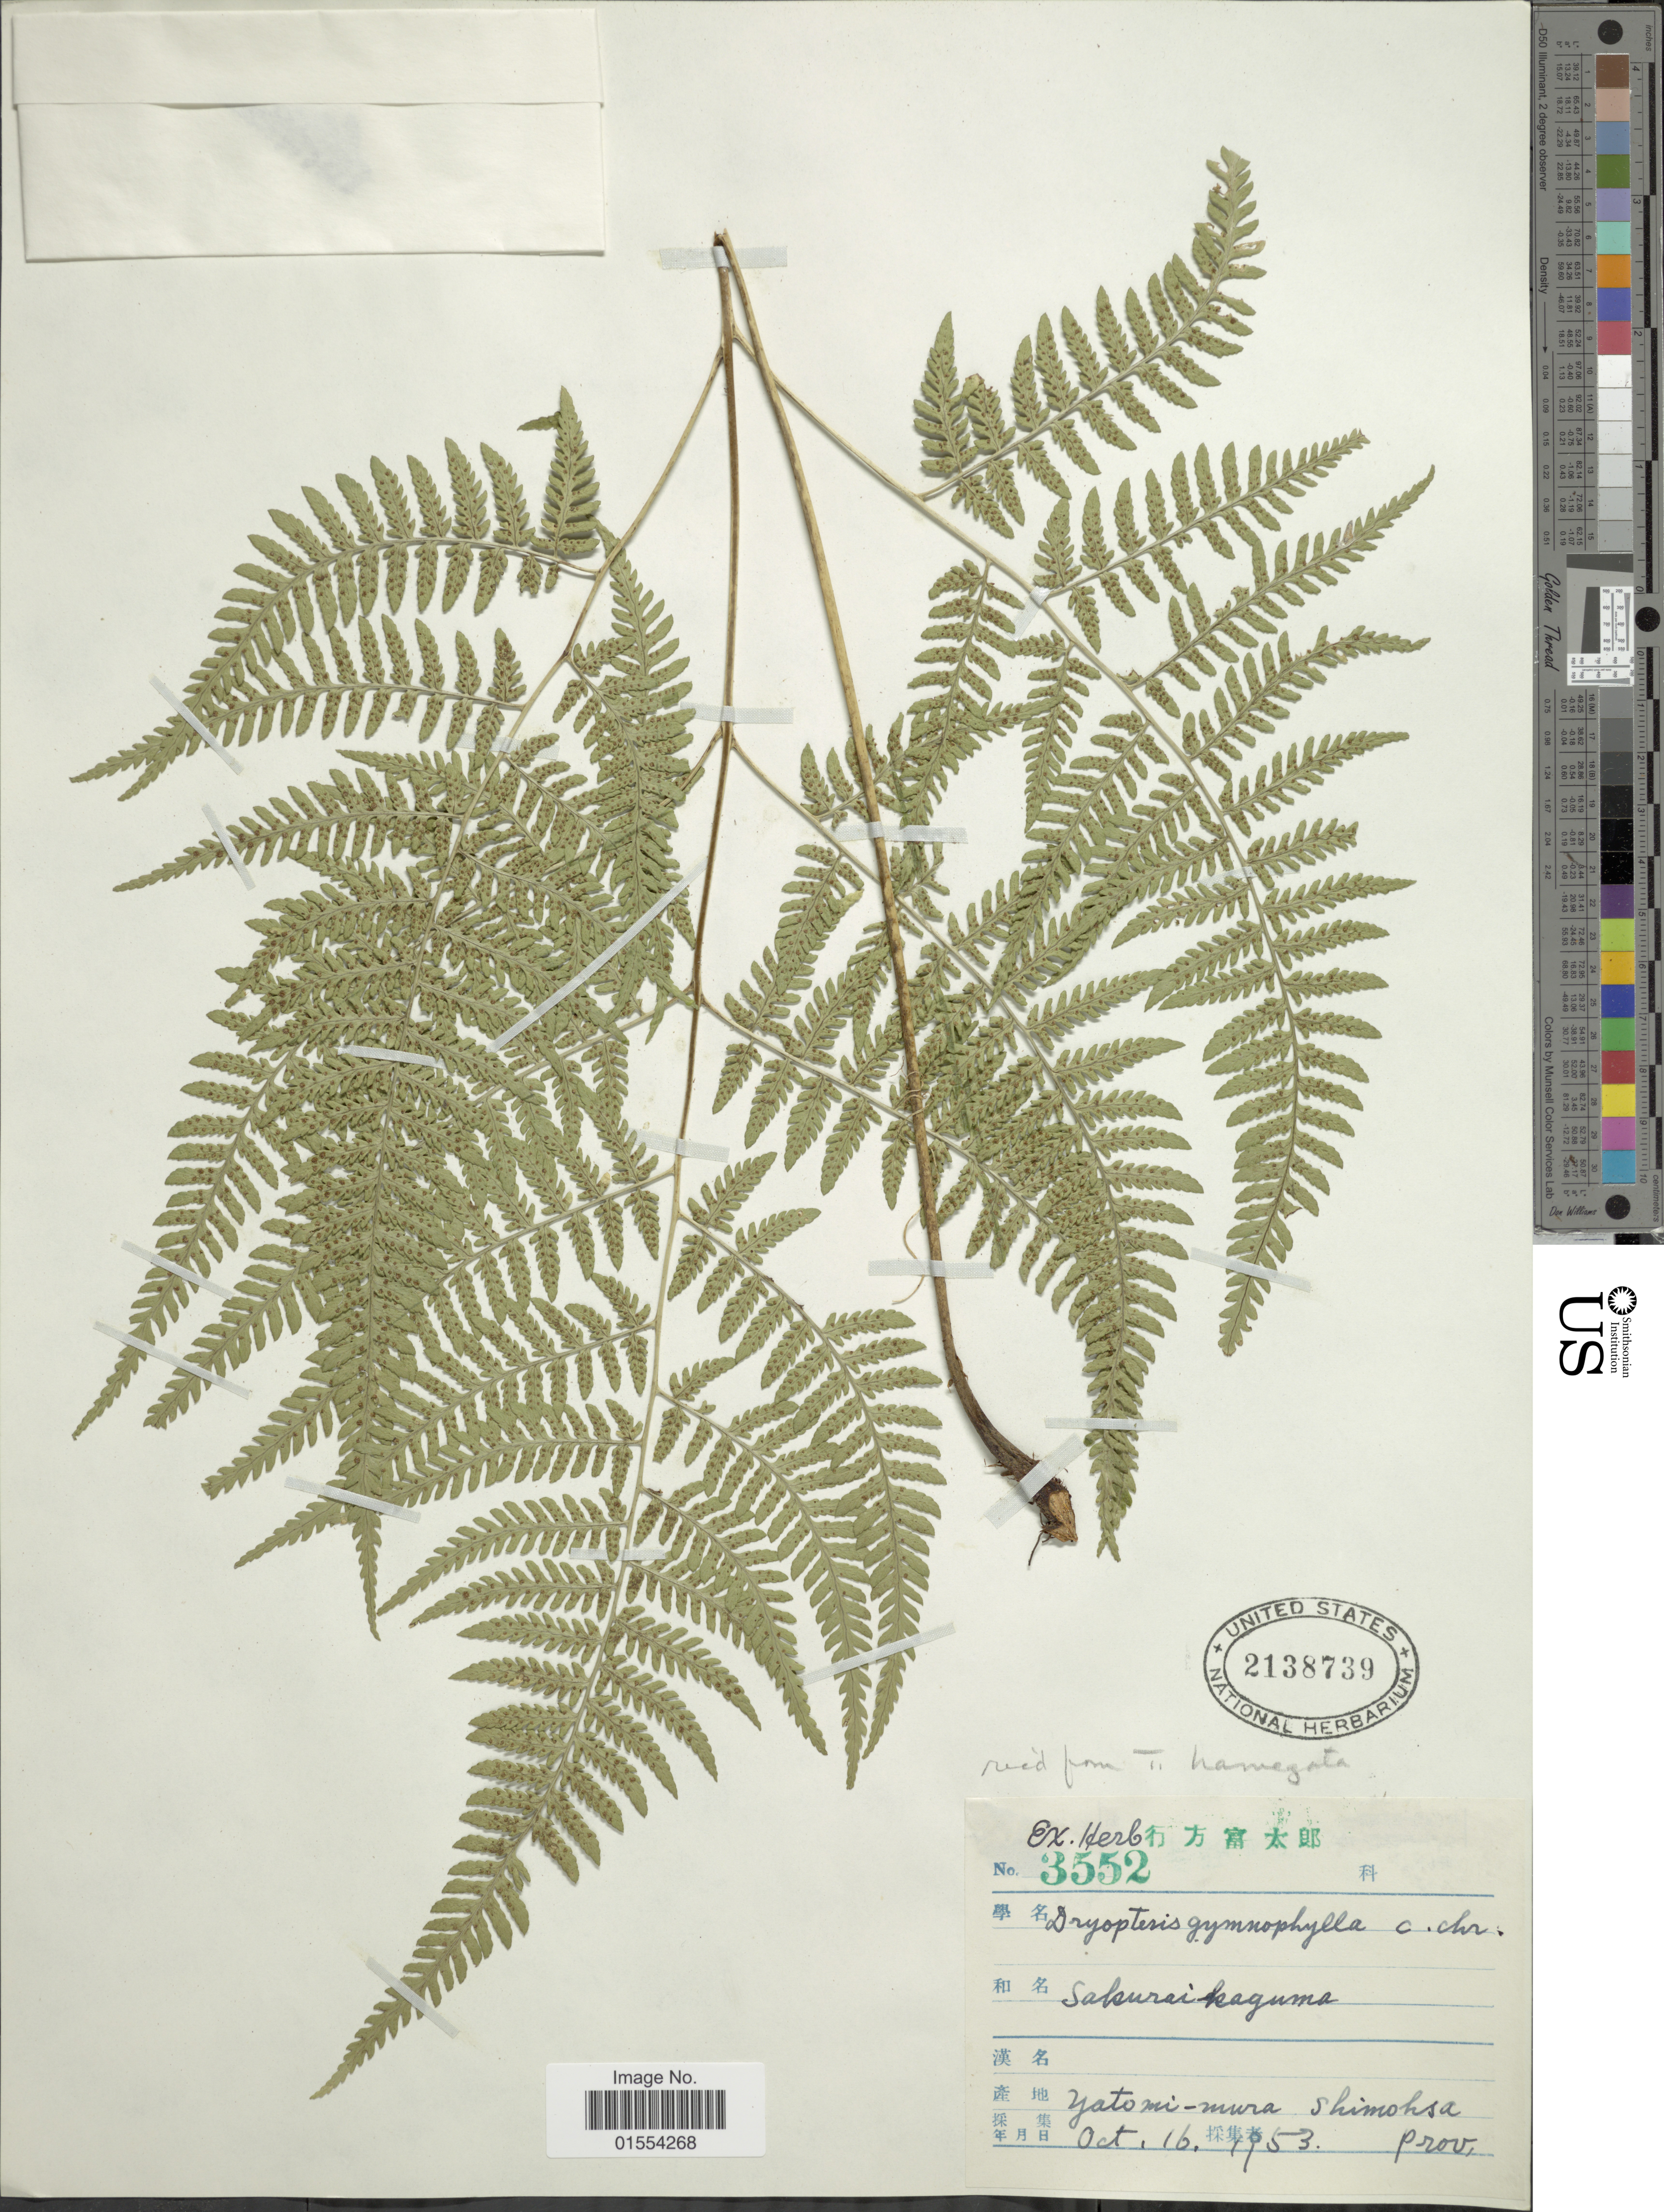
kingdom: Plantae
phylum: Tracheophyta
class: Polypodiopsida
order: Polypodiales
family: Dryopteridaceae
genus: Dryopteris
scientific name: Dryopteris gymnophylla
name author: (Baker) C. Chr.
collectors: ex herb. X.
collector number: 3552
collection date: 1953-10-16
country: Japan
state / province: Aiti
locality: Yatomi-mura Shimohsa prov.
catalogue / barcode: US 2138739